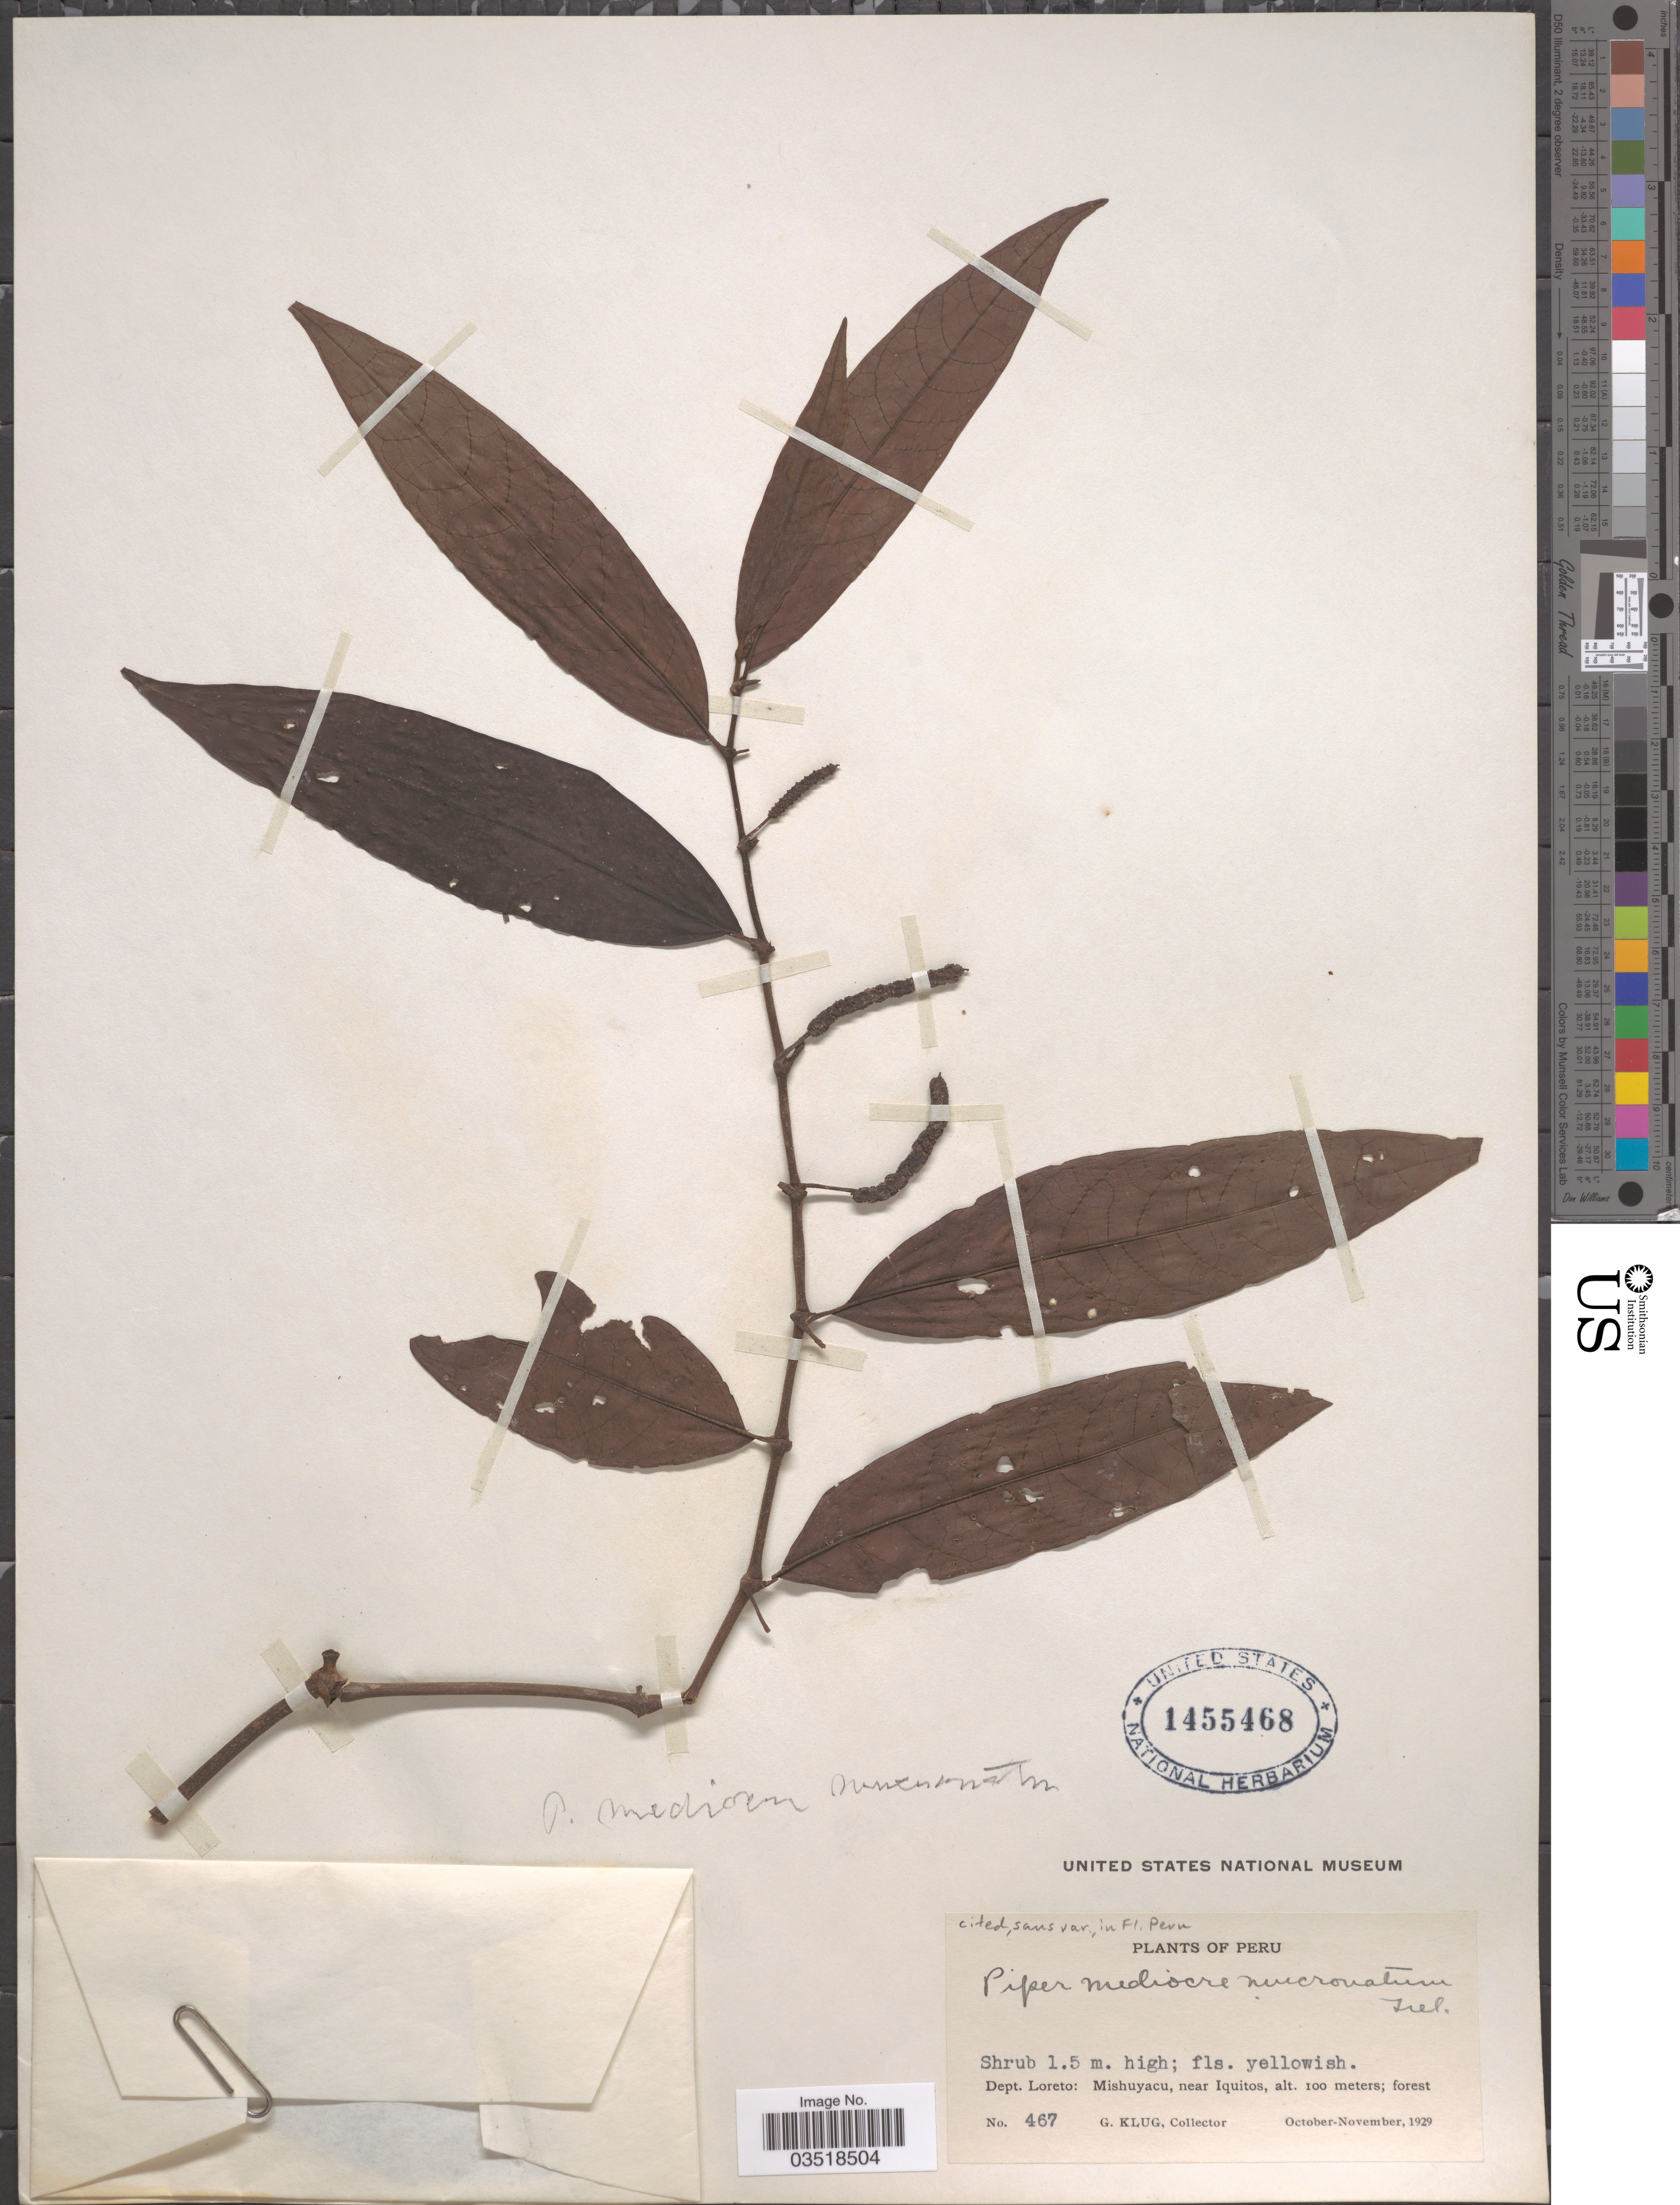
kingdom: Plantae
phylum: Tracheophyta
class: Magnoliopsida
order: Piperales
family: Piperaceae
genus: Piper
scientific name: Piper mediocre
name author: C. DC.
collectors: G. Klug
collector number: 467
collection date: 1929-10/1929-11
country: Peru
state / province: Loreto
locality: Dept. Loreto: Mishuyacu, near Iquitos.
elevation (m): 100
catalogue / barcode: US 1455468